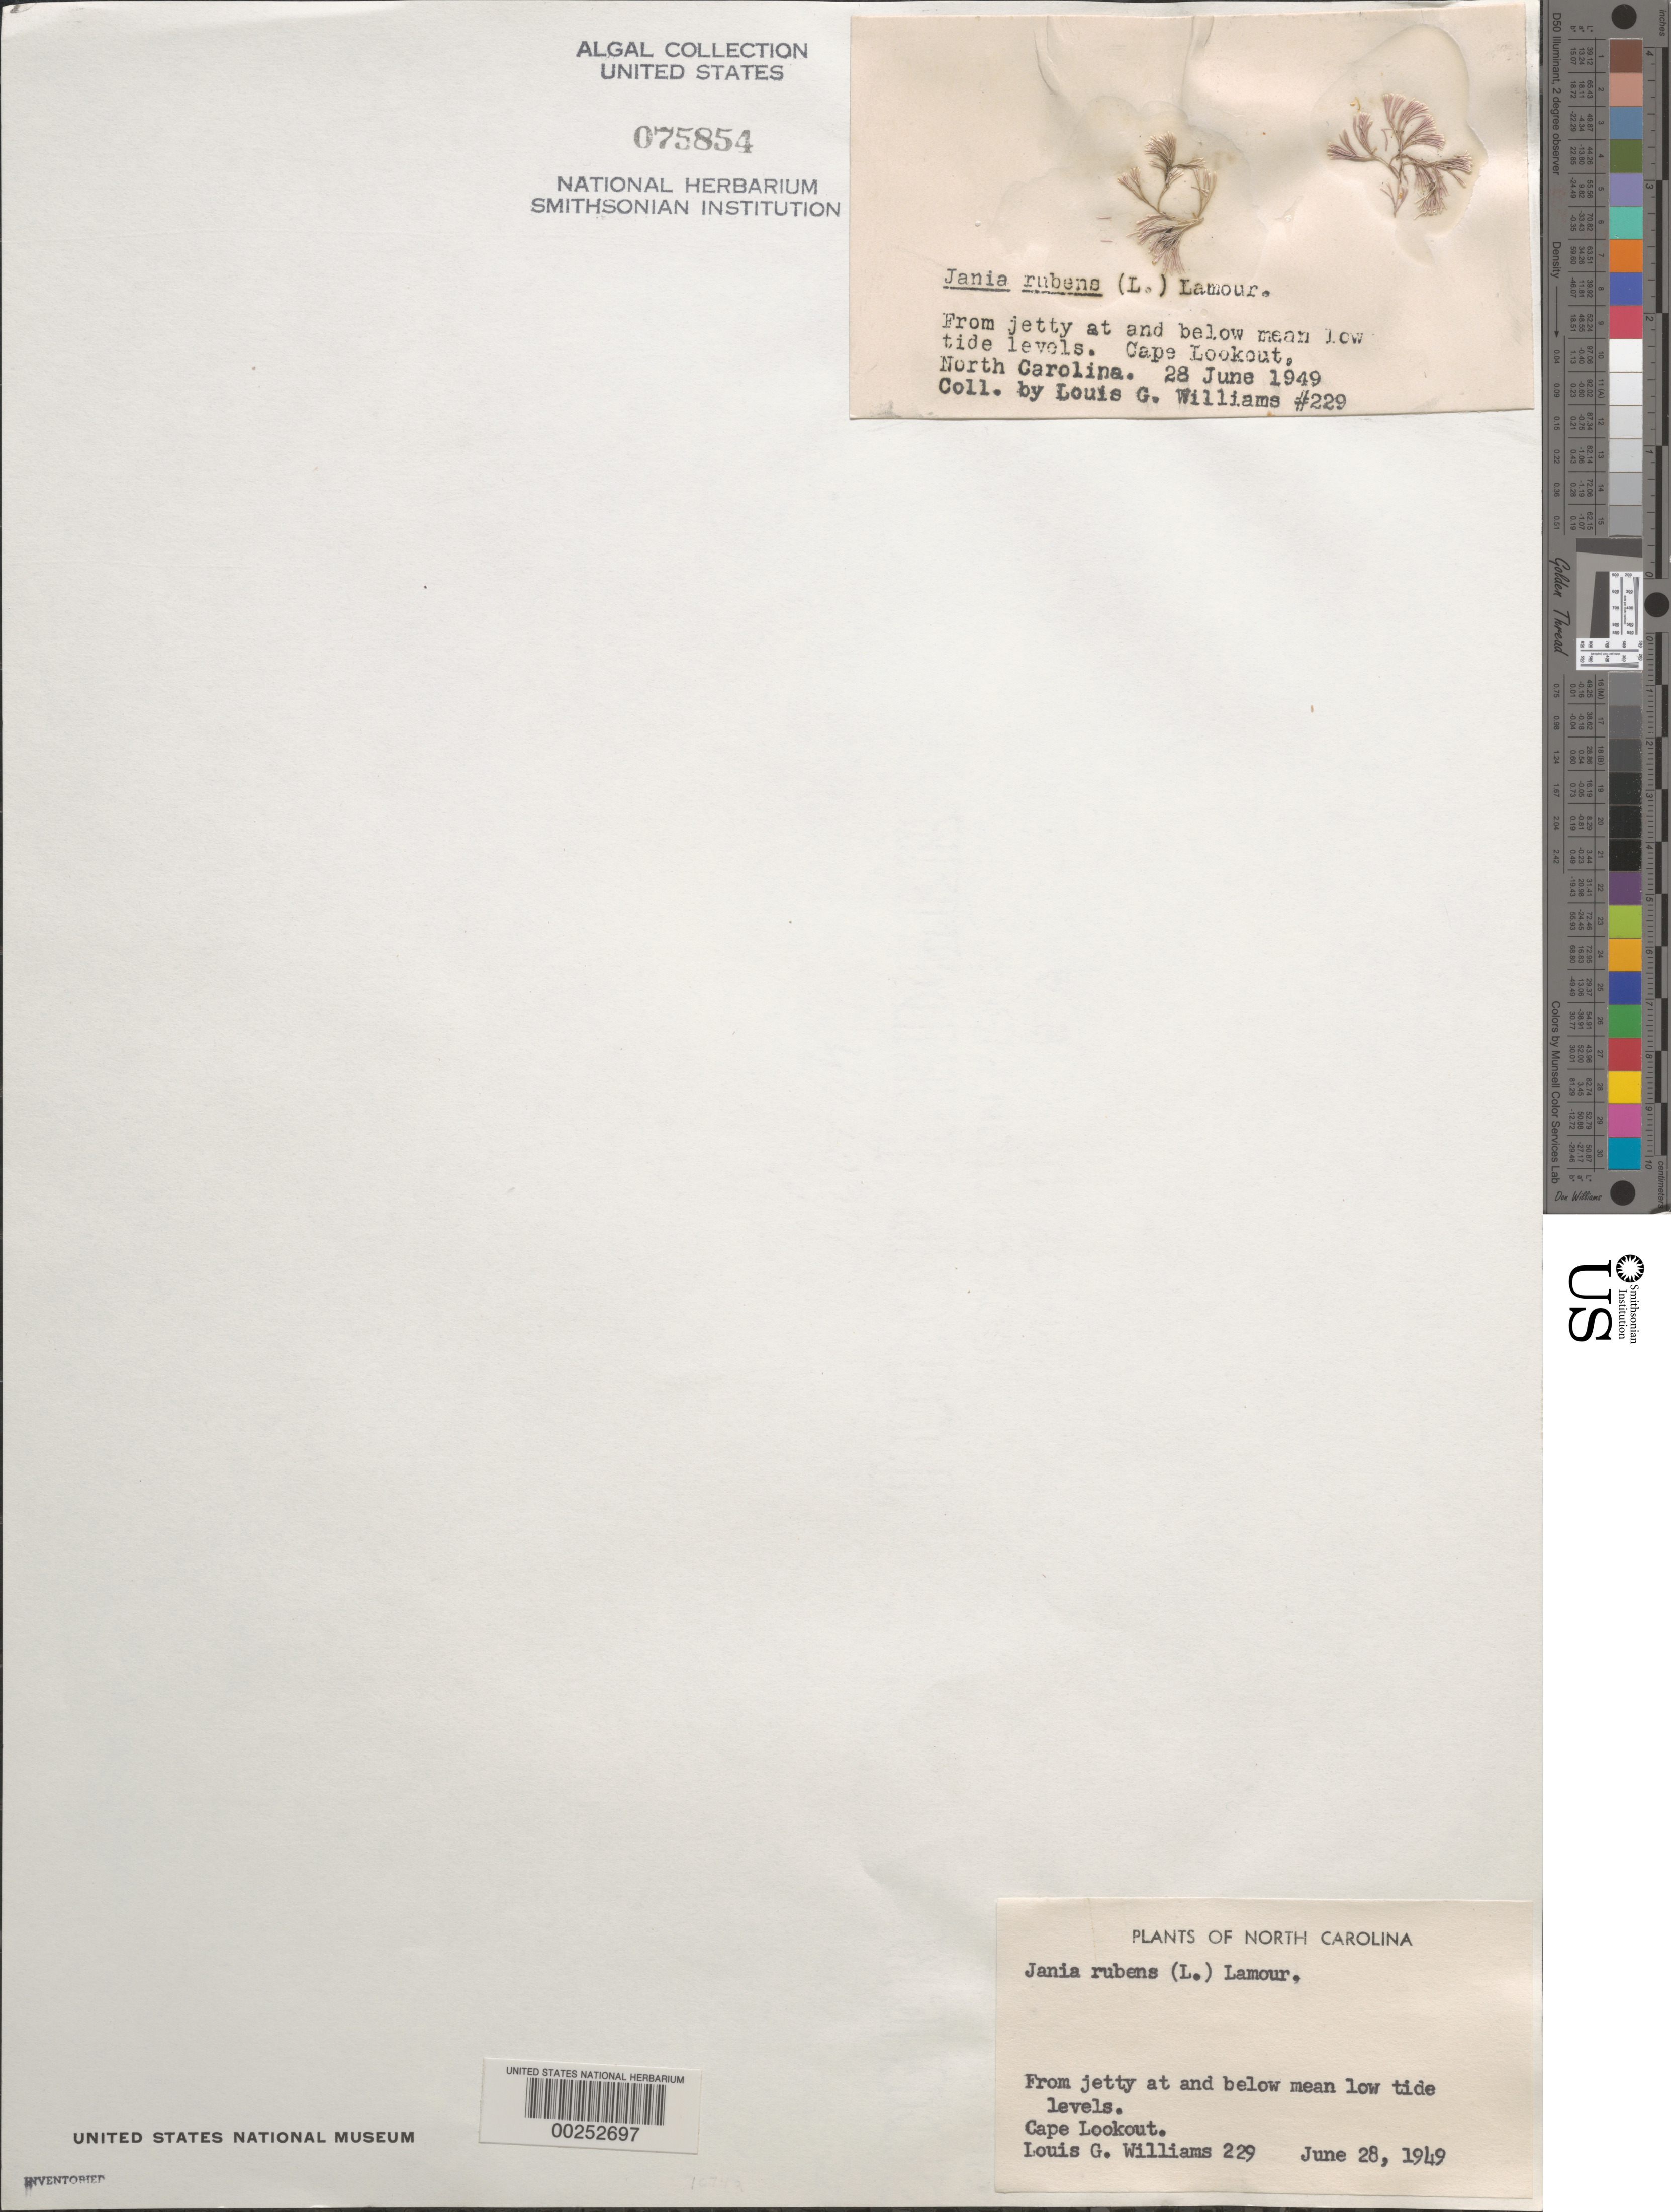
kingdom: Plantae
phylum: Rhodophyta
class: Florideophyceae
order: Corallinales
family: Corallinaceae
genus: Jania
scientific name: Jania rubens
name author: (L.) J.V.Lamouroux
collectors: L. G. Williams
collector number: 229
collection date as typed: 28 Jun 1949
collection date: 1949-06-28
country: United States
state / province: North Carolina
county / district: Carteret County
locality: Cape Lookout jetty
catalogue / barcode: US 75854